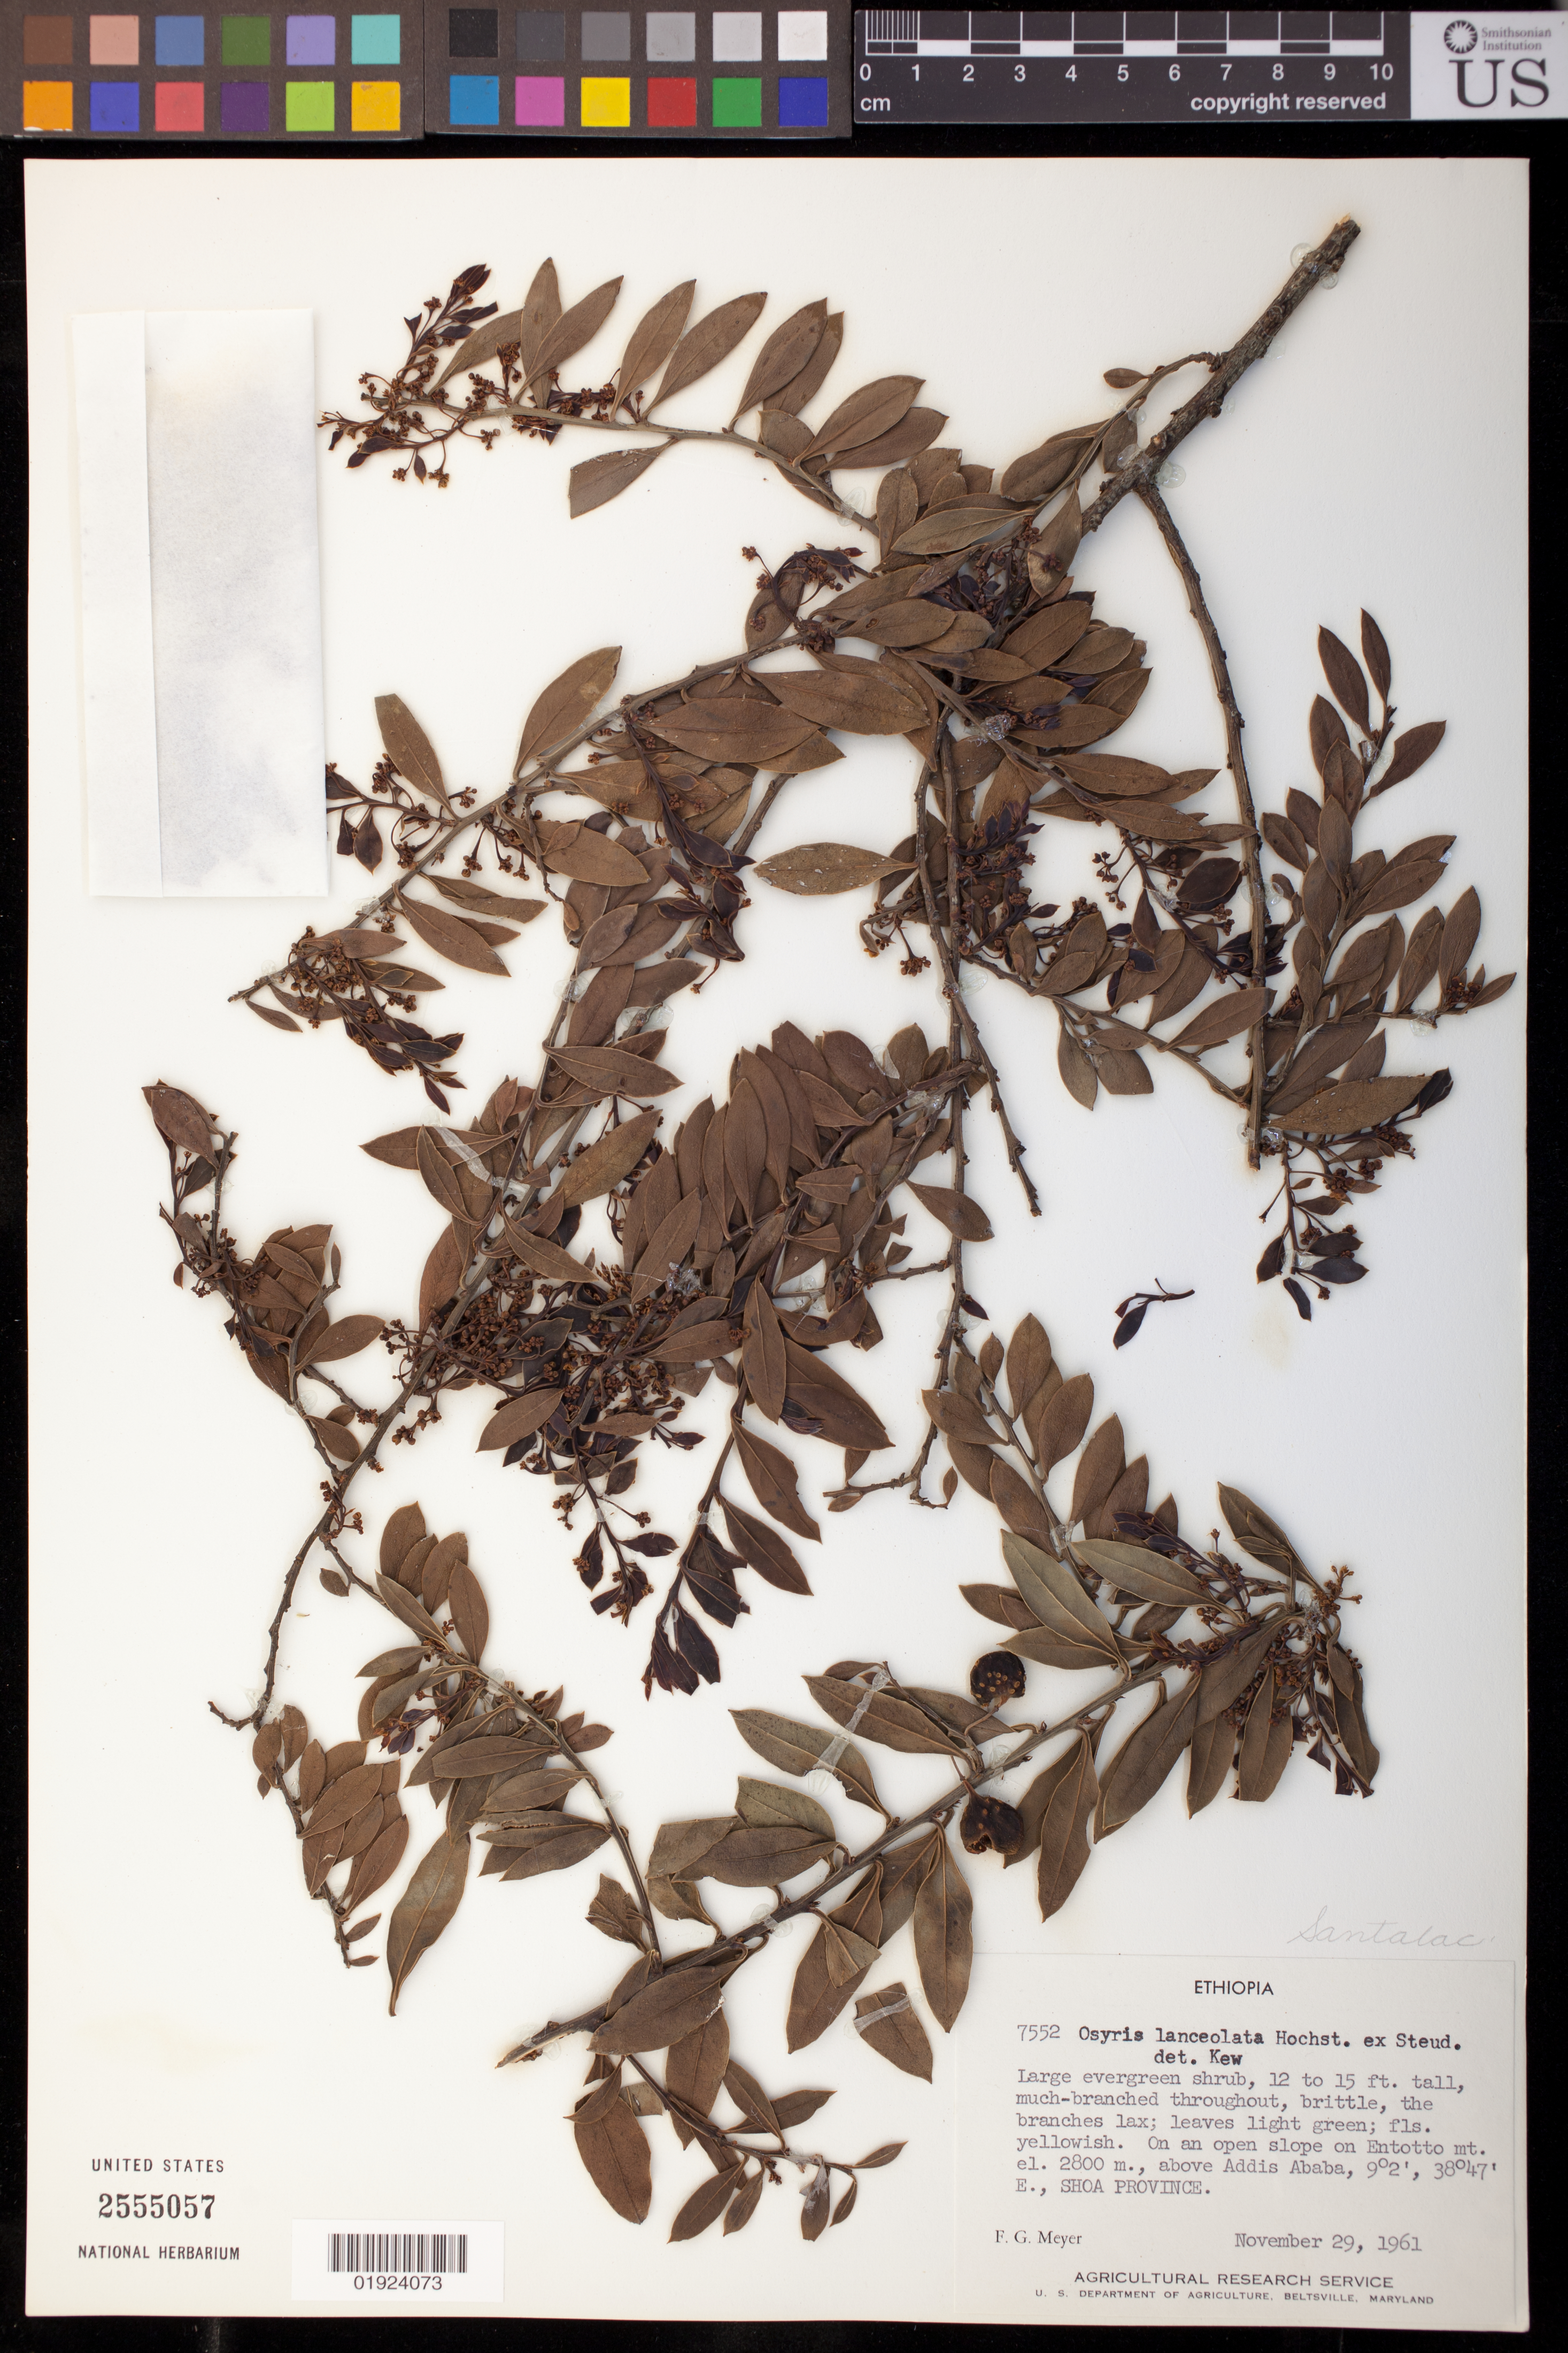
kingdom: Plantae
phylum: Tracheophyta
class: Magnoliopsida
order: Santalales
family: Santalaceae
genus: Osyris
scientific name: Osyris quadripartita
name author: Salzm. ex Decne.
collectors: F. G. Meyer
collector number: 7552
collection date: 1961-11-29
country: Ethiopia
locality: Entotto mt.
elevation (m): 2800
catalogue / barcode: US 2555057